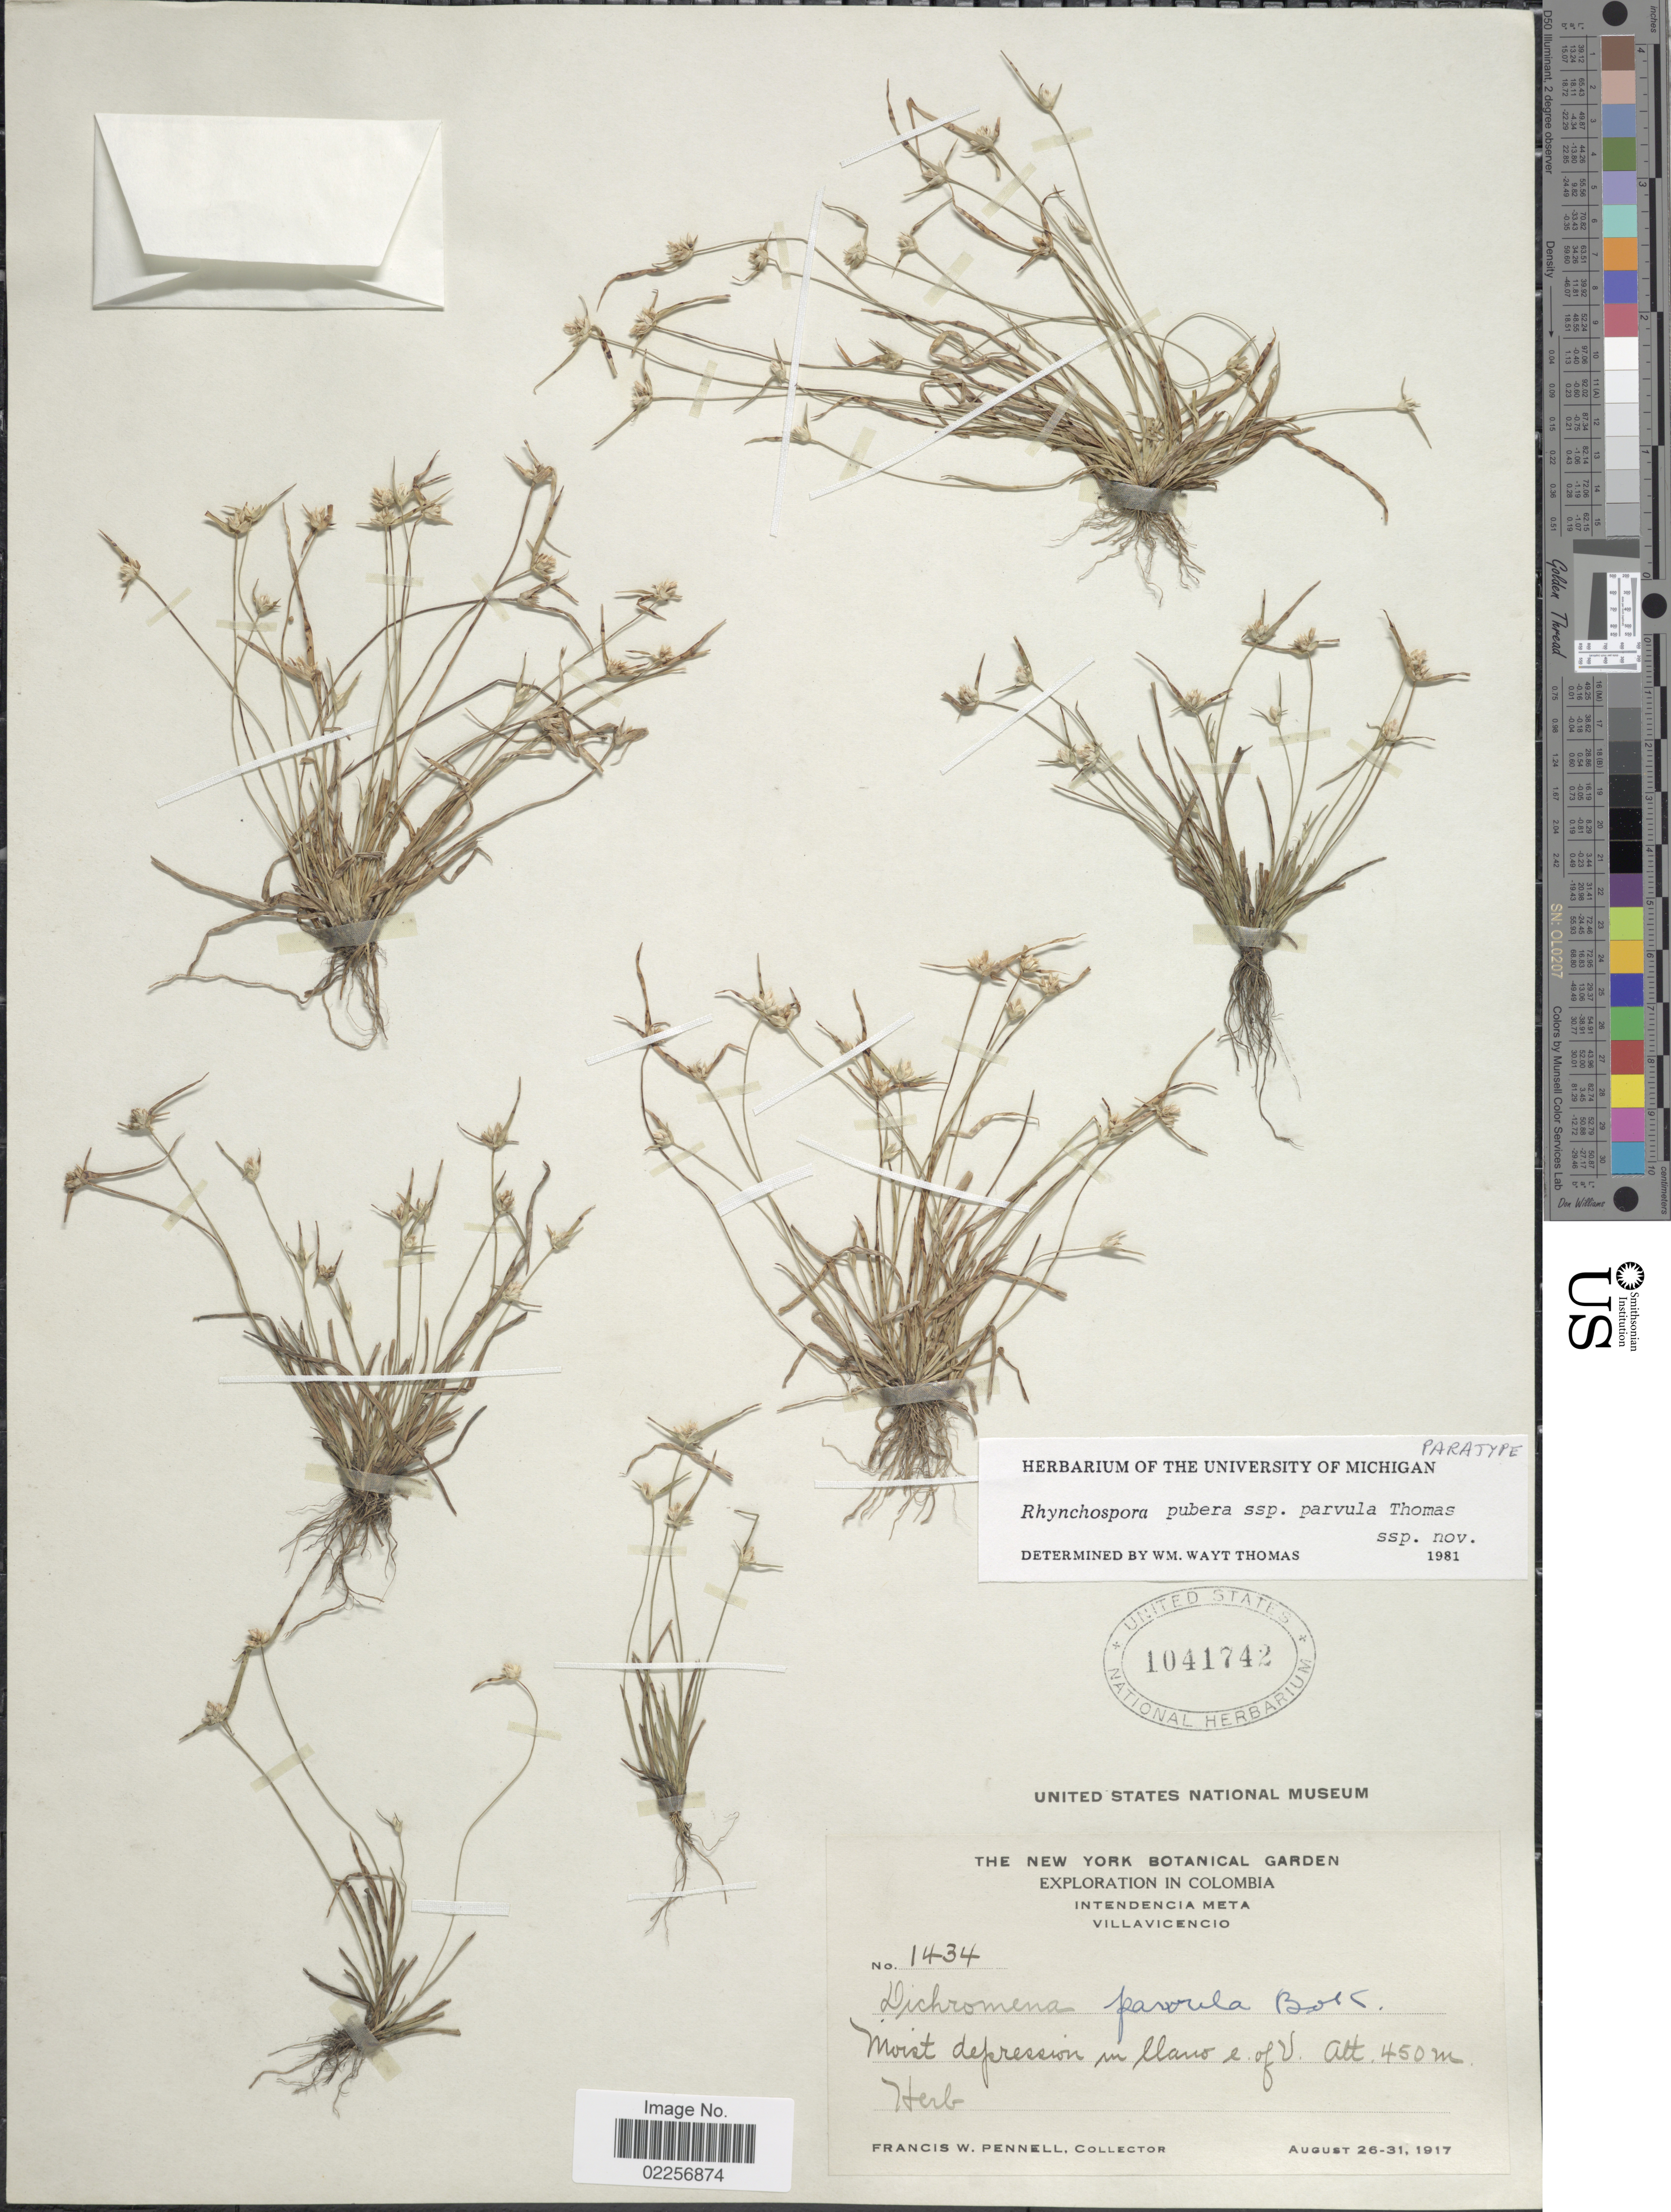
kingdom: Plantae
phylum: Tracheophyta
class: Liliopsida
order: Poales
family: Cyperaceae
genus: Rhynchospora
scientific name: Rhynchospora pubera subsp. parvula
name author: W.W. Thomas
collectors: F. W. Pennell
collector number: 1434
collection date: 1917-08-26/1917-08-31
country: Colombia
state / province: Meta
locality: Intendencia Meta. Villavicencio. Moist depression in llano e. of V.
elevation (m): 450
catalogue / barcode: US 1041742